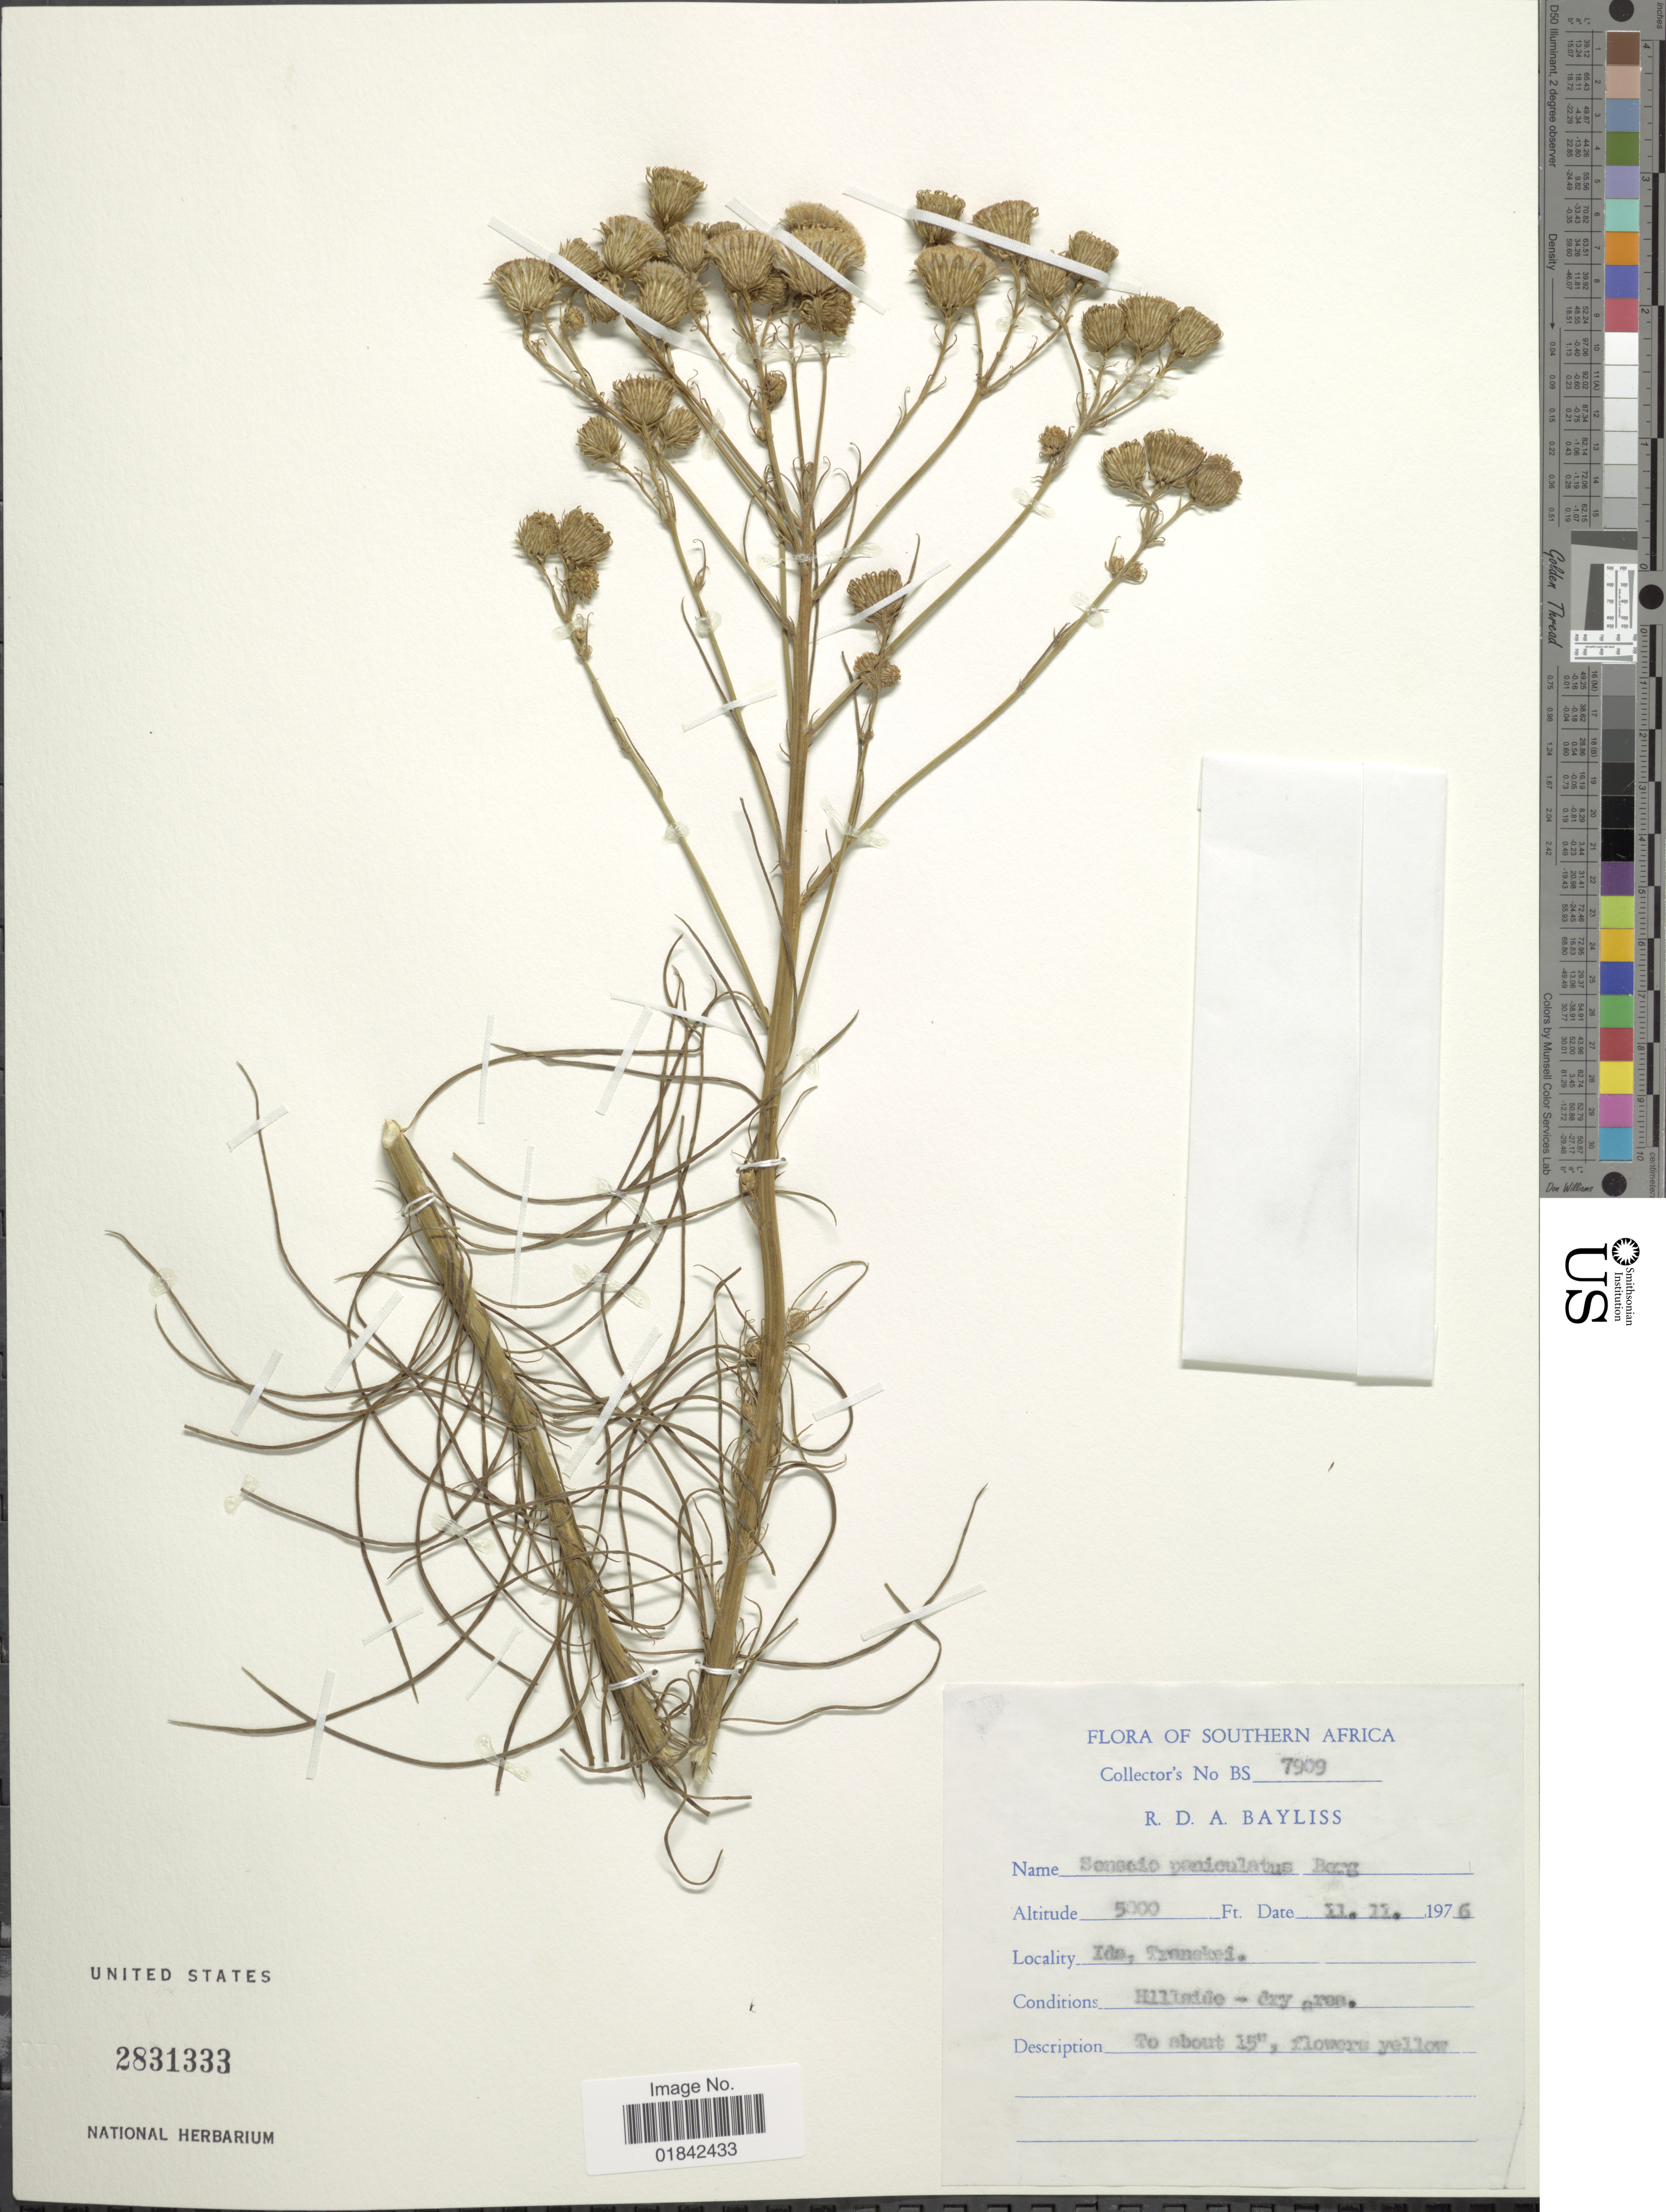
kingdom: Plantae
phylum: Tracheophyta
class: Magnoliopsida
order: Asterales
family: Asteraceae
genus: Senecio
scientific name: Senecio paniculatus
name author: P.J. Bergius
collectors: R. Bayliss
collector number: BS7909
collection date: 1976-12-31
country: South Africa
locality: Southern Africa, Ida, Transbei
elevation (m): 1524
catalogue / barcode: US 2831333